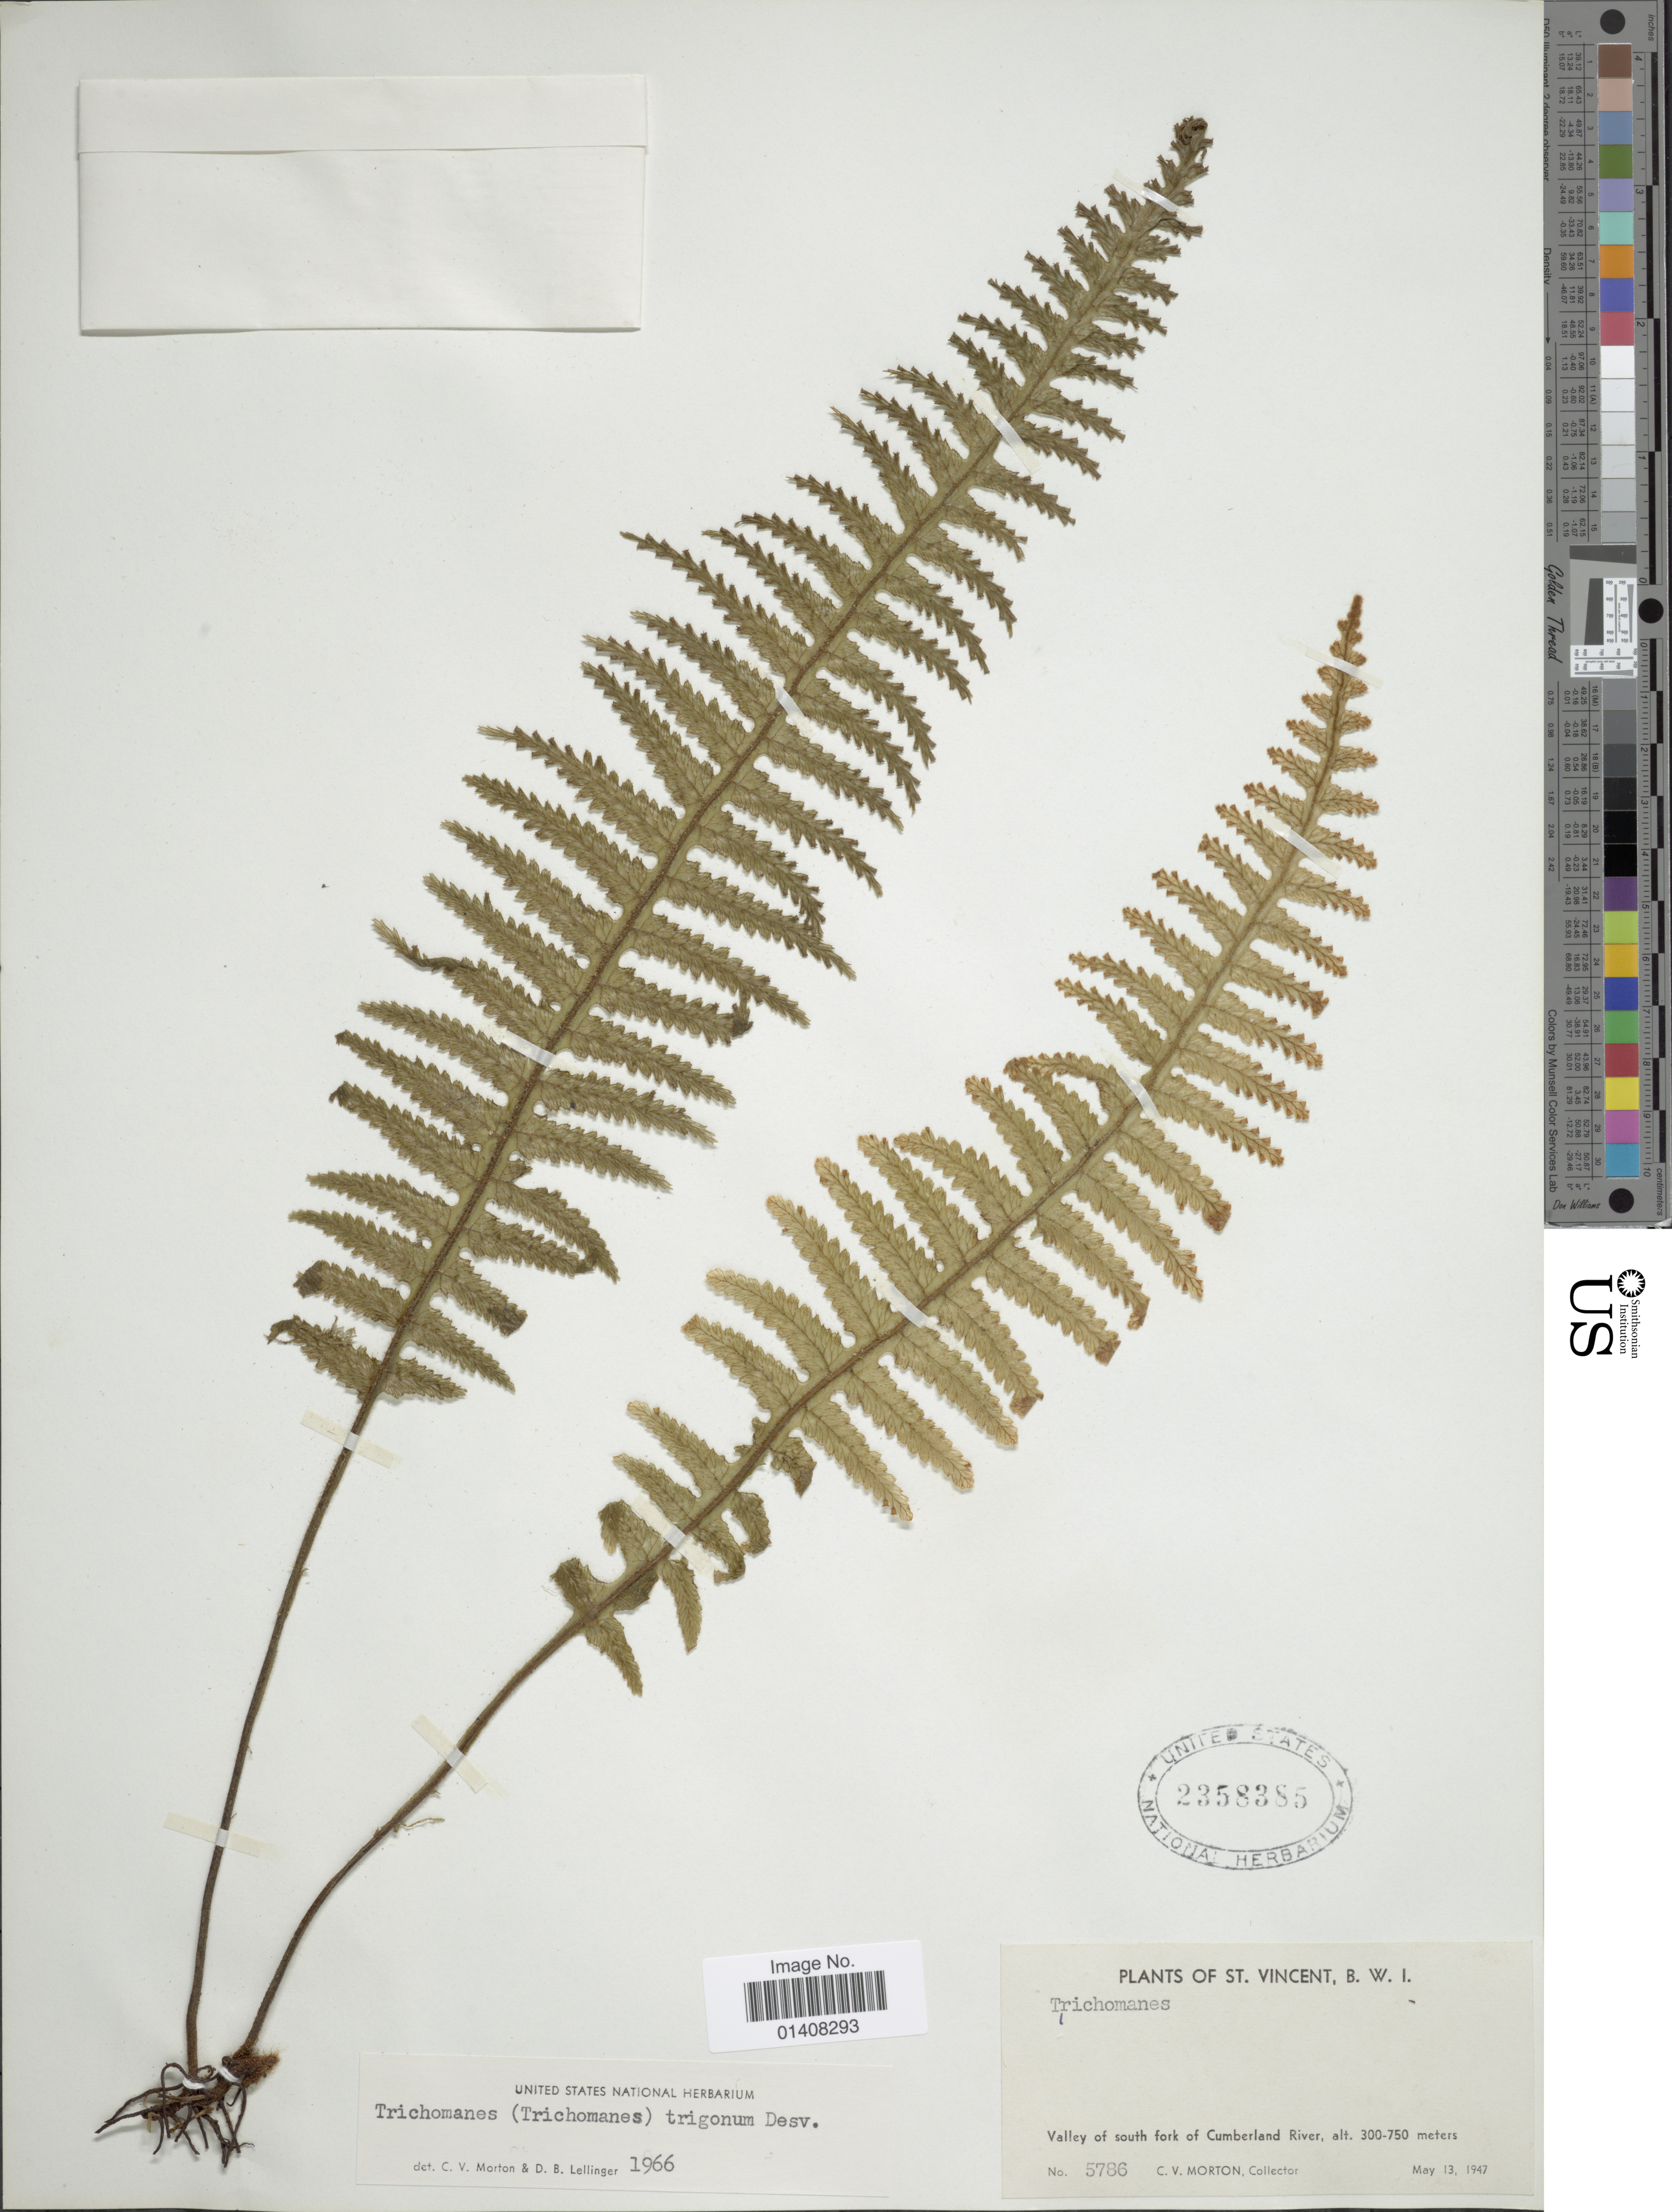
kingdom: Plantae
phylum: Tracheophyta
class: Polypodiopsida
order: Hymenophyllales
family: Hymenophyllaceae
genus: Trichomanes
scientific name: Trichomanes trigonum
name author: Desv.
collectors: C. V. Morton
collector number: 5786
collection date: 1947-05-13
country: St. Vincent - Grenadines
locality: St. Vincent, B.W.I., Valley of south fork of Cumberland River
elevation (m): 300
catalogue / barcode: US 2358385